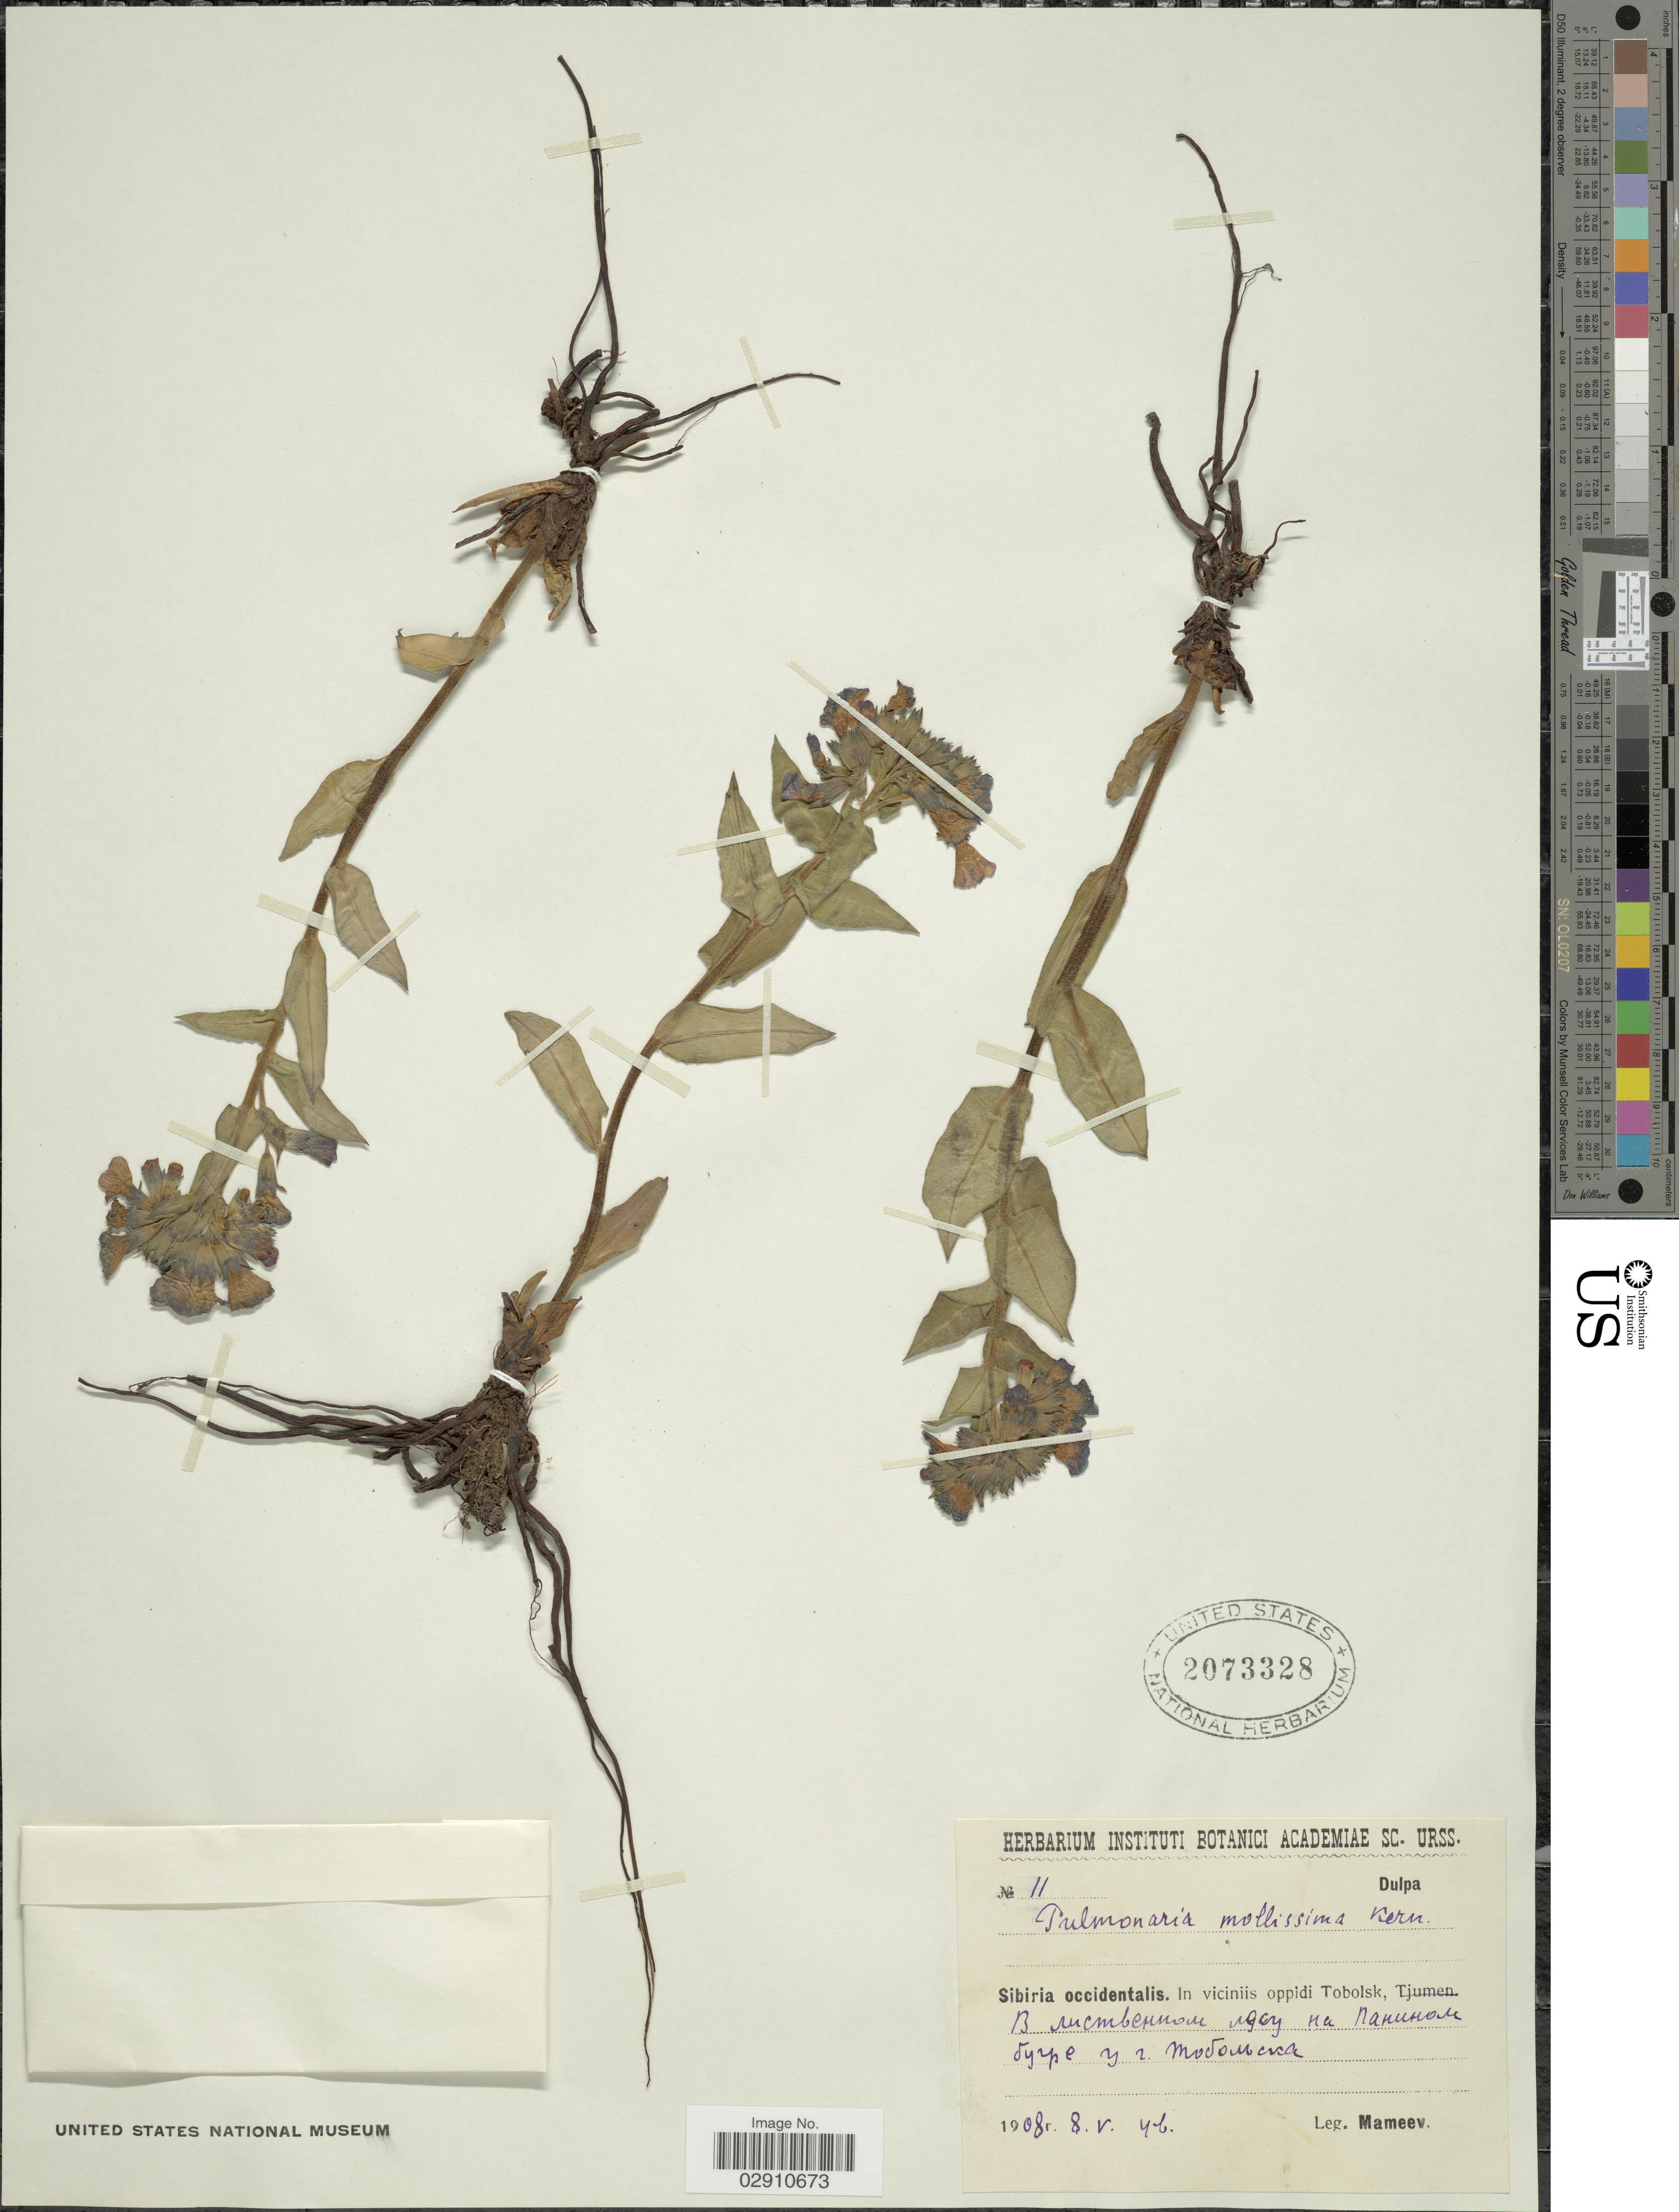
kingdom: Plantae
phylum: Tracheophyta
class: Magnoliopsida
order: Boraginales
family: Boraginaceae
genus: Pulmonaria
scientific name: Pulmonaria mollissima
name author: A. Kern.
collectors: Mameev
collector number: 11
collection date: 1908-05-08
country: Russian Federation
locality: Sibiria occidentalis. In viciniis oppidi Tobolsk, X.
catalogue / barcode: US 2073328